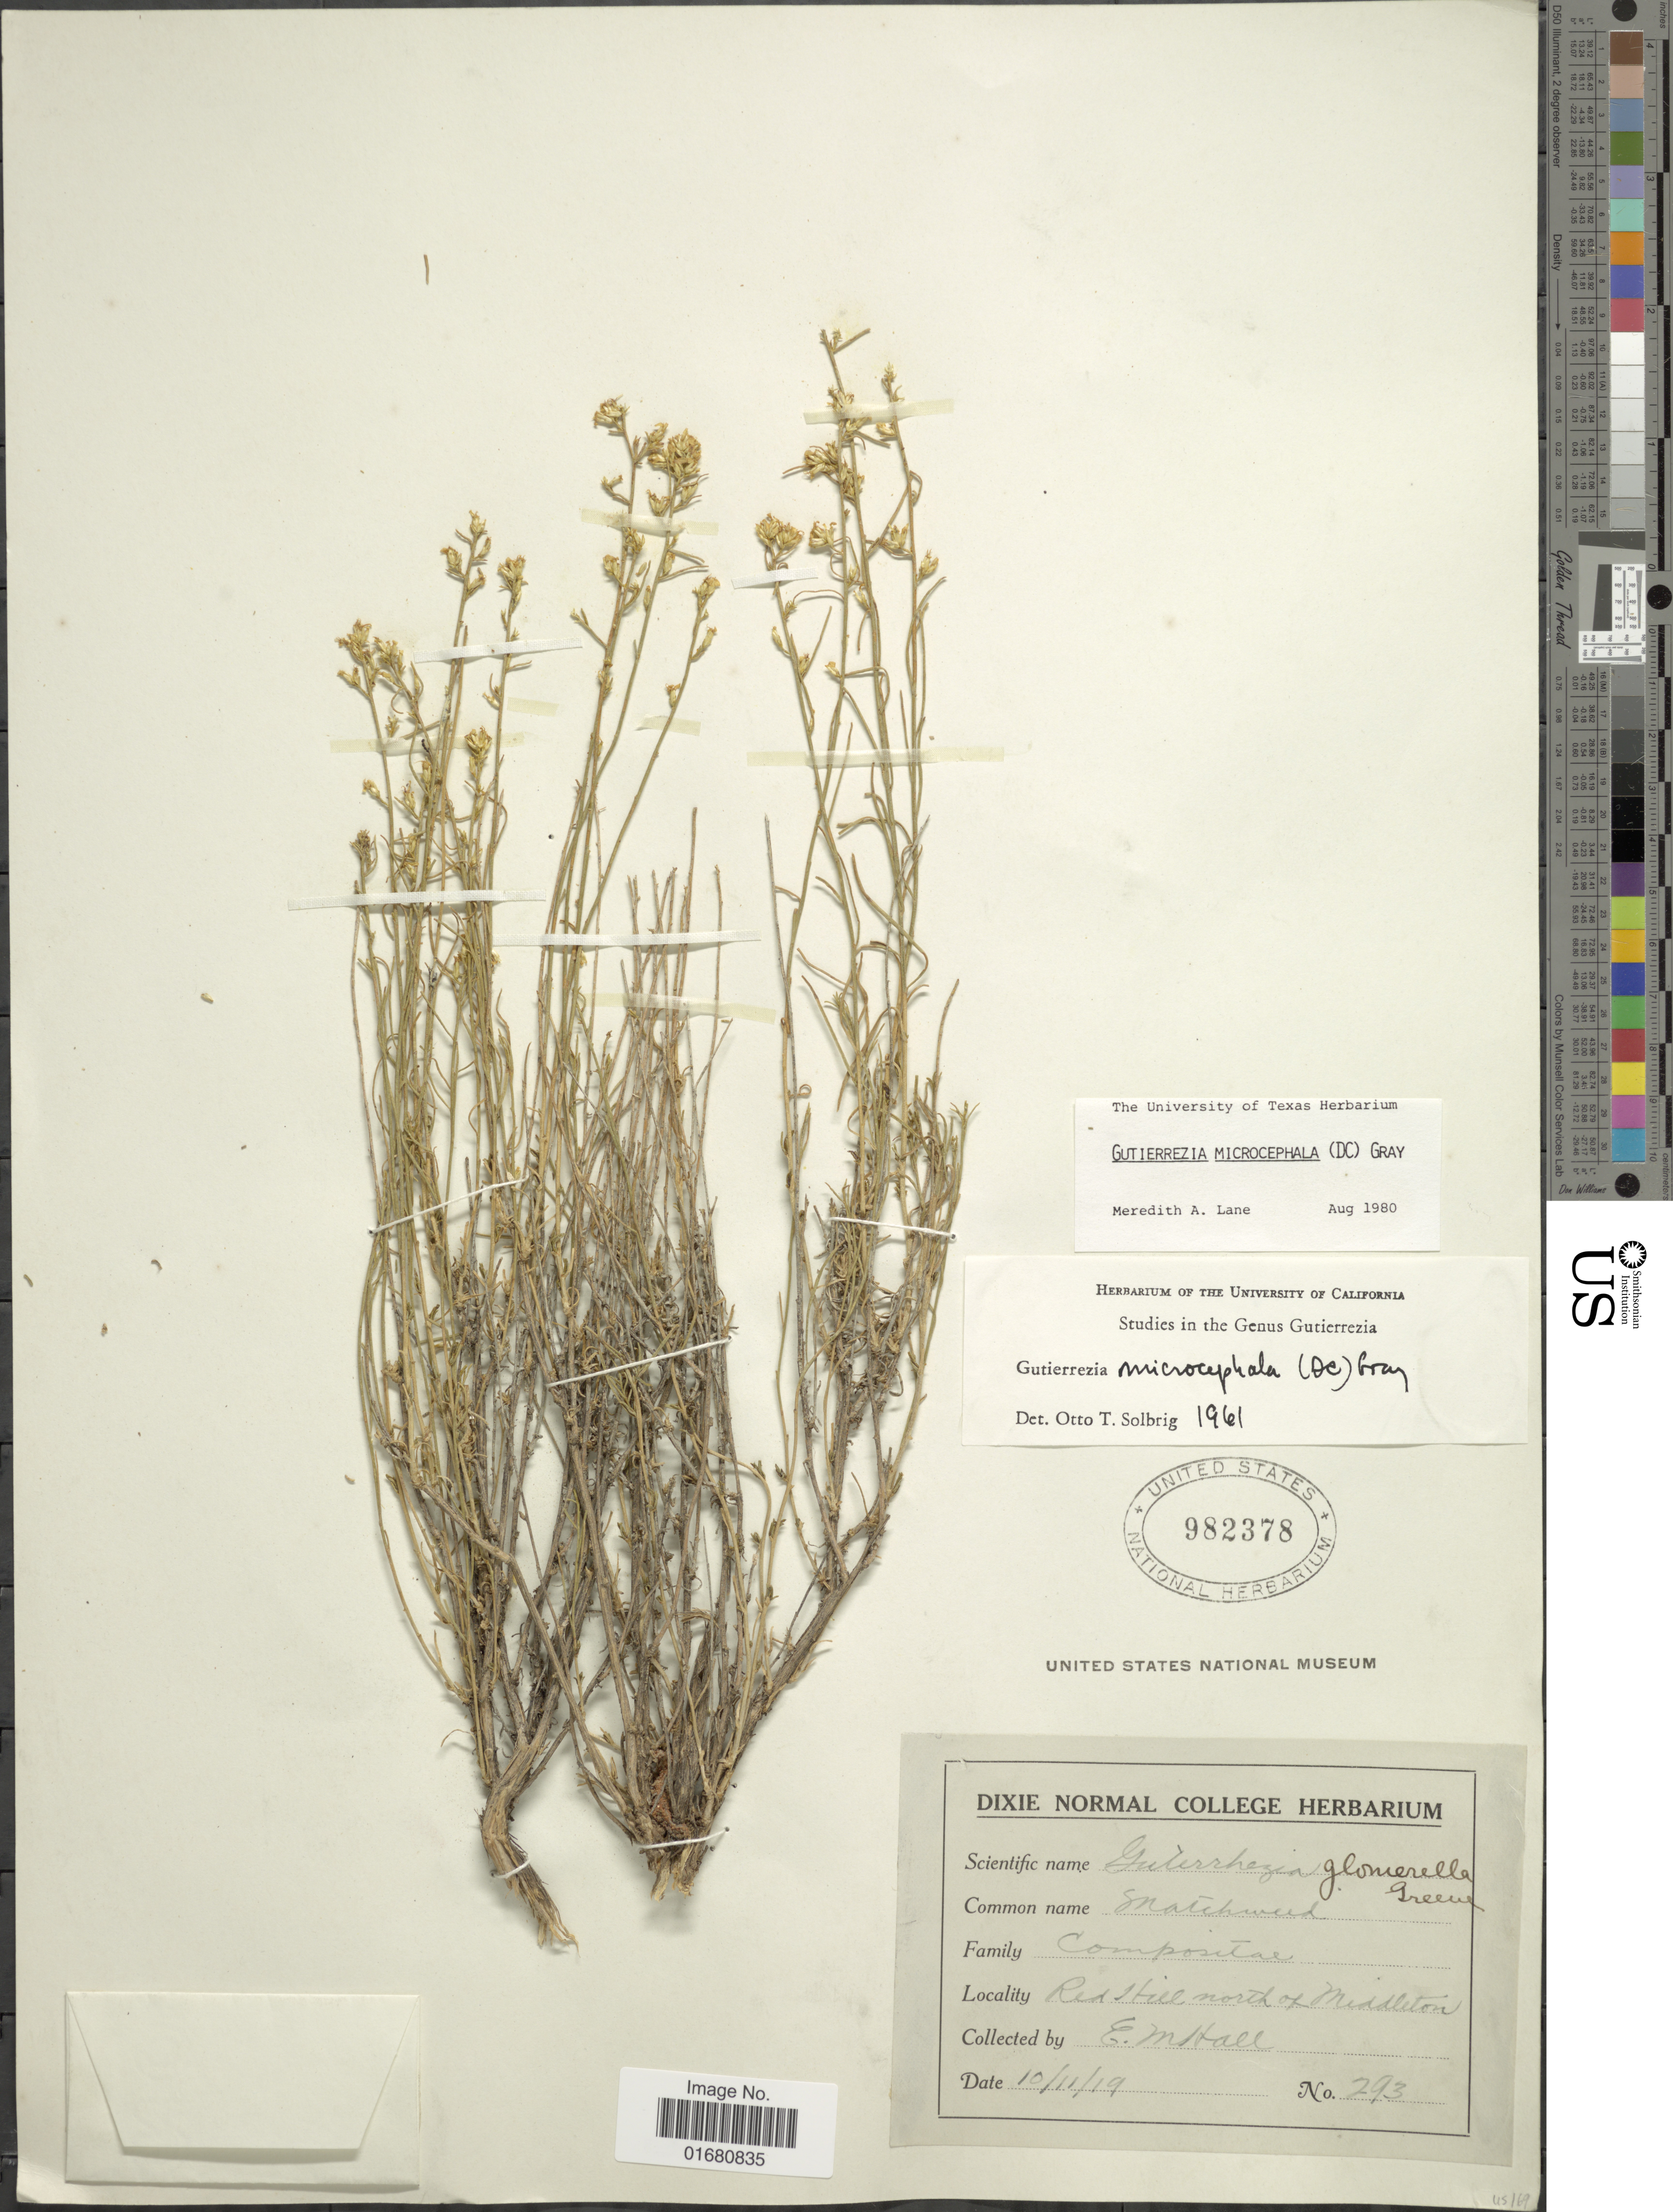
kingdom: Plantae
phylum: Tracheophyta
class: Magnoliopsida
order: Asterales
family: Asteraceae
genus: Gutierrezia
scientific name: Gutierrezia microcephala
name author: (DC.) A. Gray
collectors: E. Hall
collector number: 293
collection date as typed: Transcribed d/m/y: 11/10/19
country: United States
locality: Red Hill north of Middleton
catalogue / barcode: US 982378